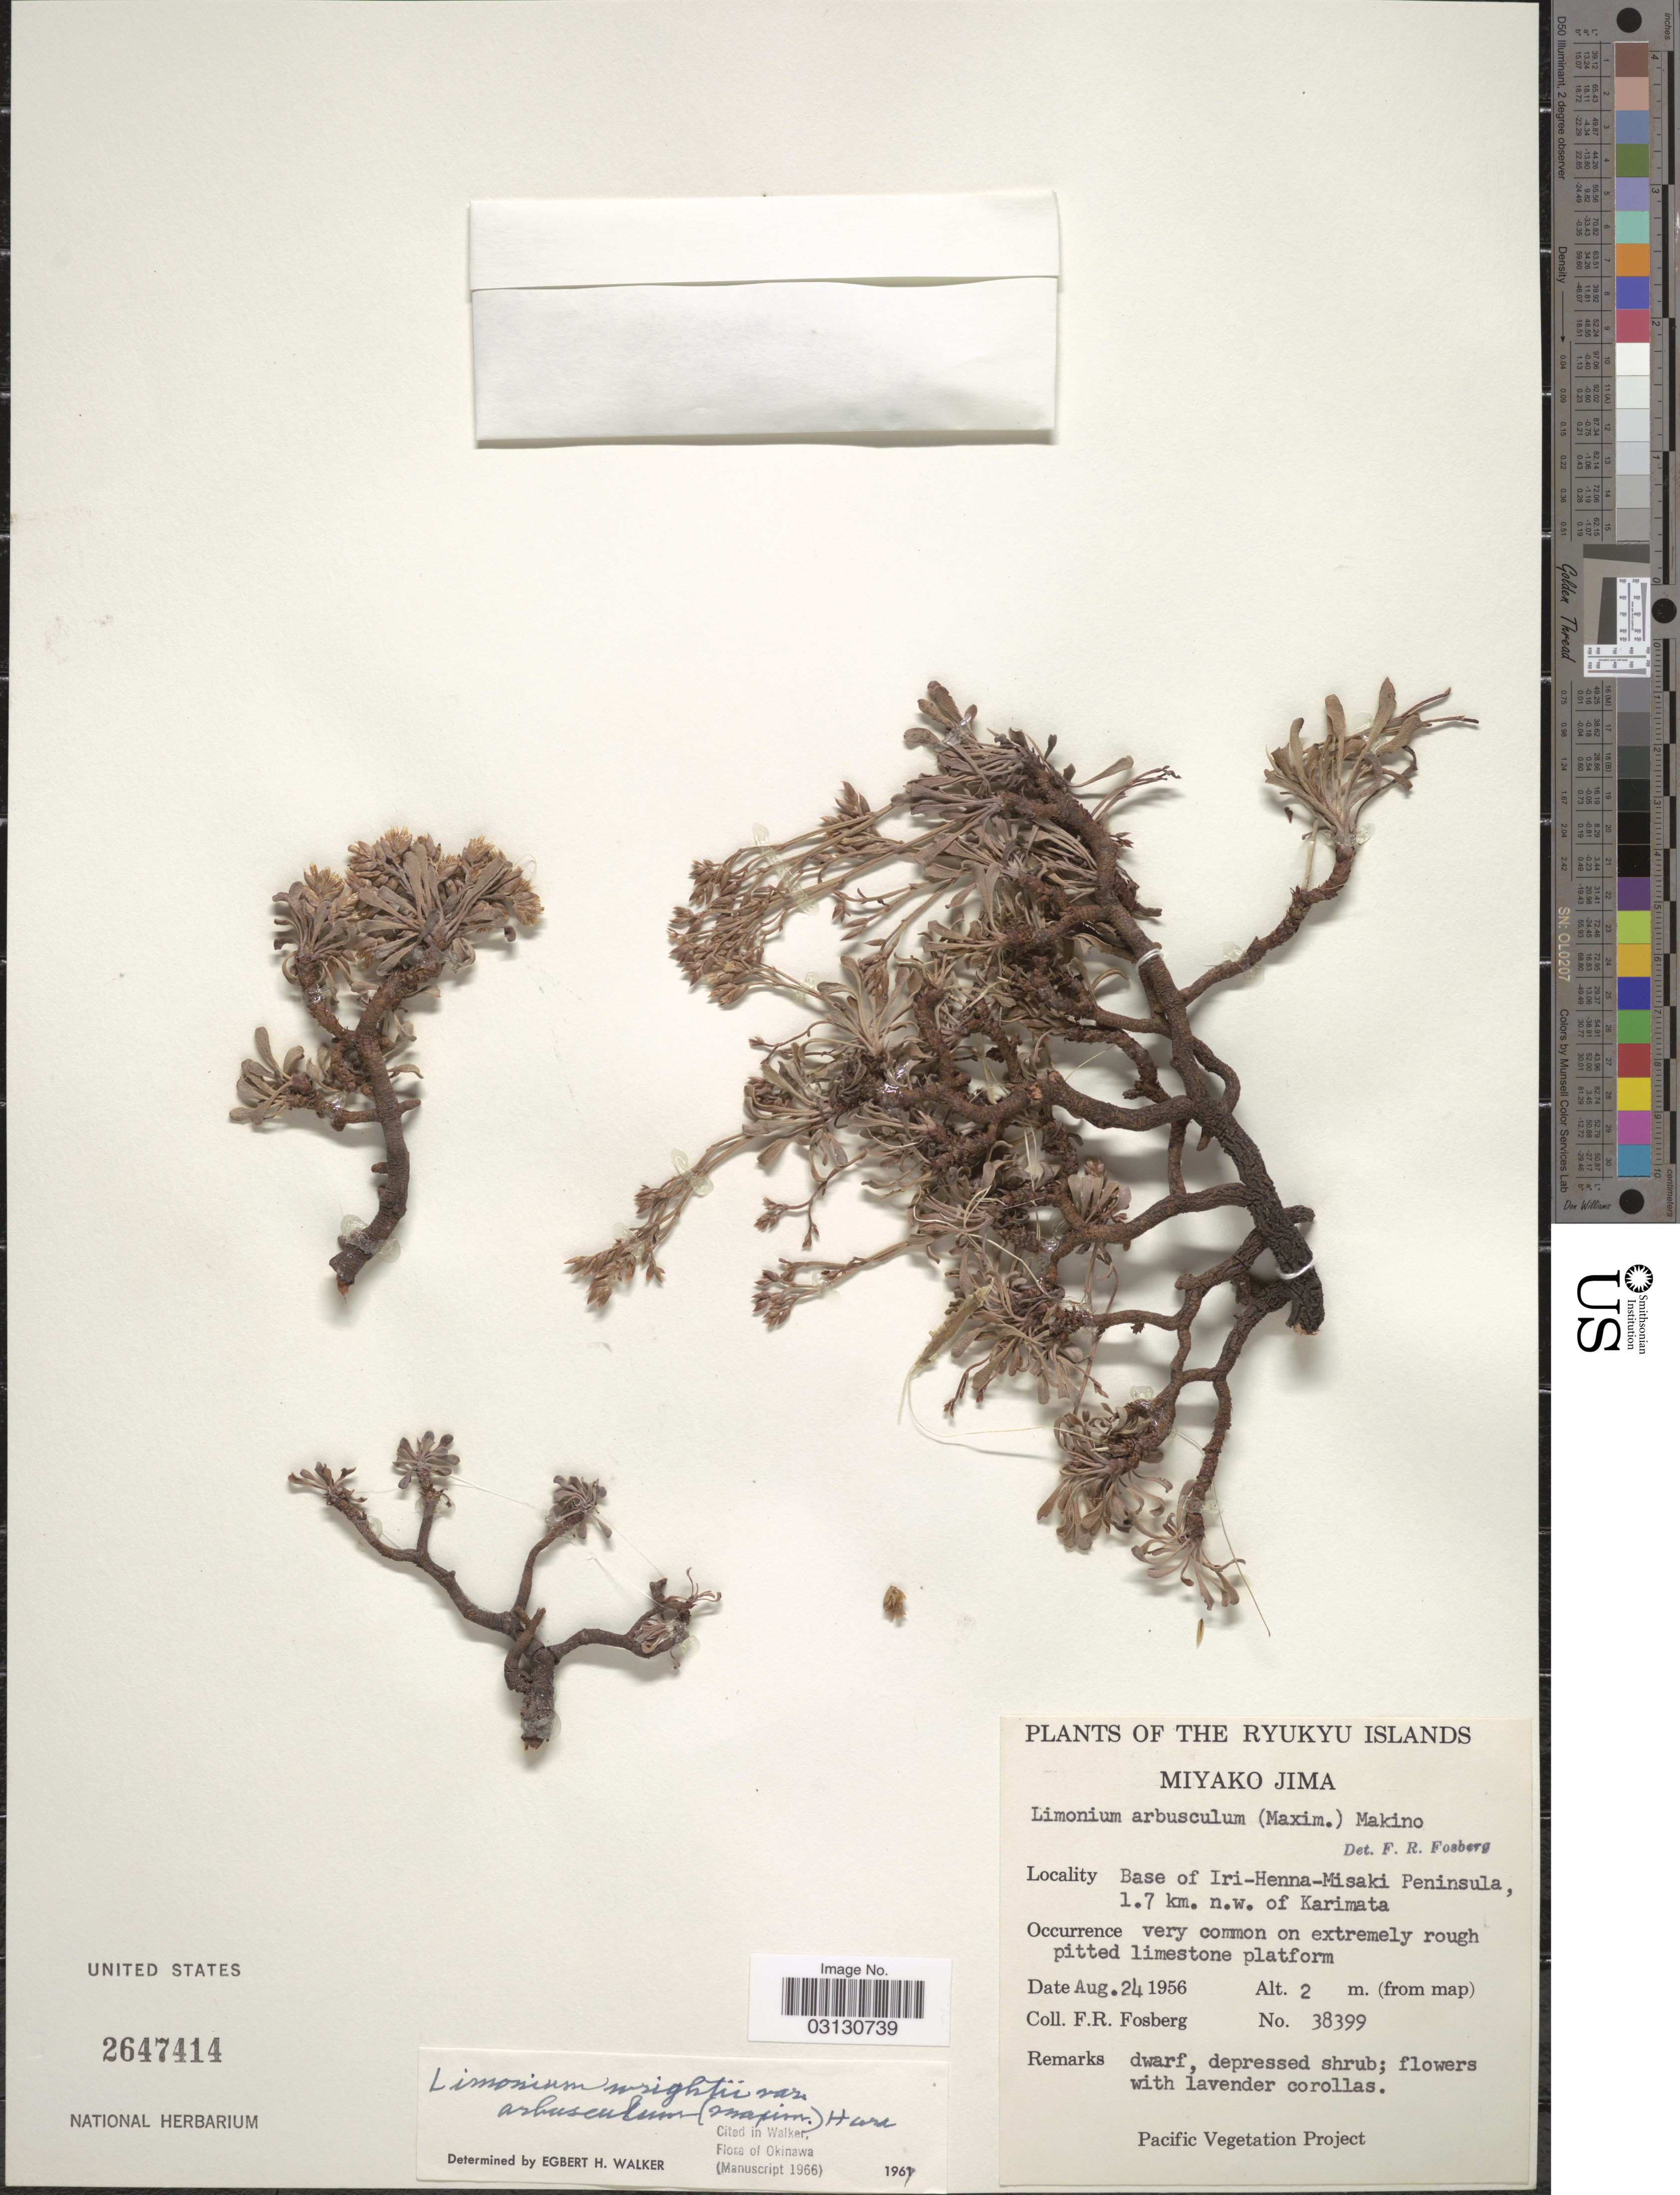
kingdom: Plantae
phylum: Tracheophyta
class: Magnoliopsida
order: Caryophyllales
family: Plumbaginaceae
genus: Limonium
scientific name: Limonium wrightii var. arbusculum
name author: (Maxim.) Hara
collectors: F. R. Fosberg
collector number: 38399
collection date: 1956-08-24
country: Japan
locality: The Ryukyu Islands, Miyako Jima, Base of Iri-Henna-Misaki Peninsula, 1.7 km. n.w. of Karimata.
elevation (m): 2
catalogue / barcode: US 2647414